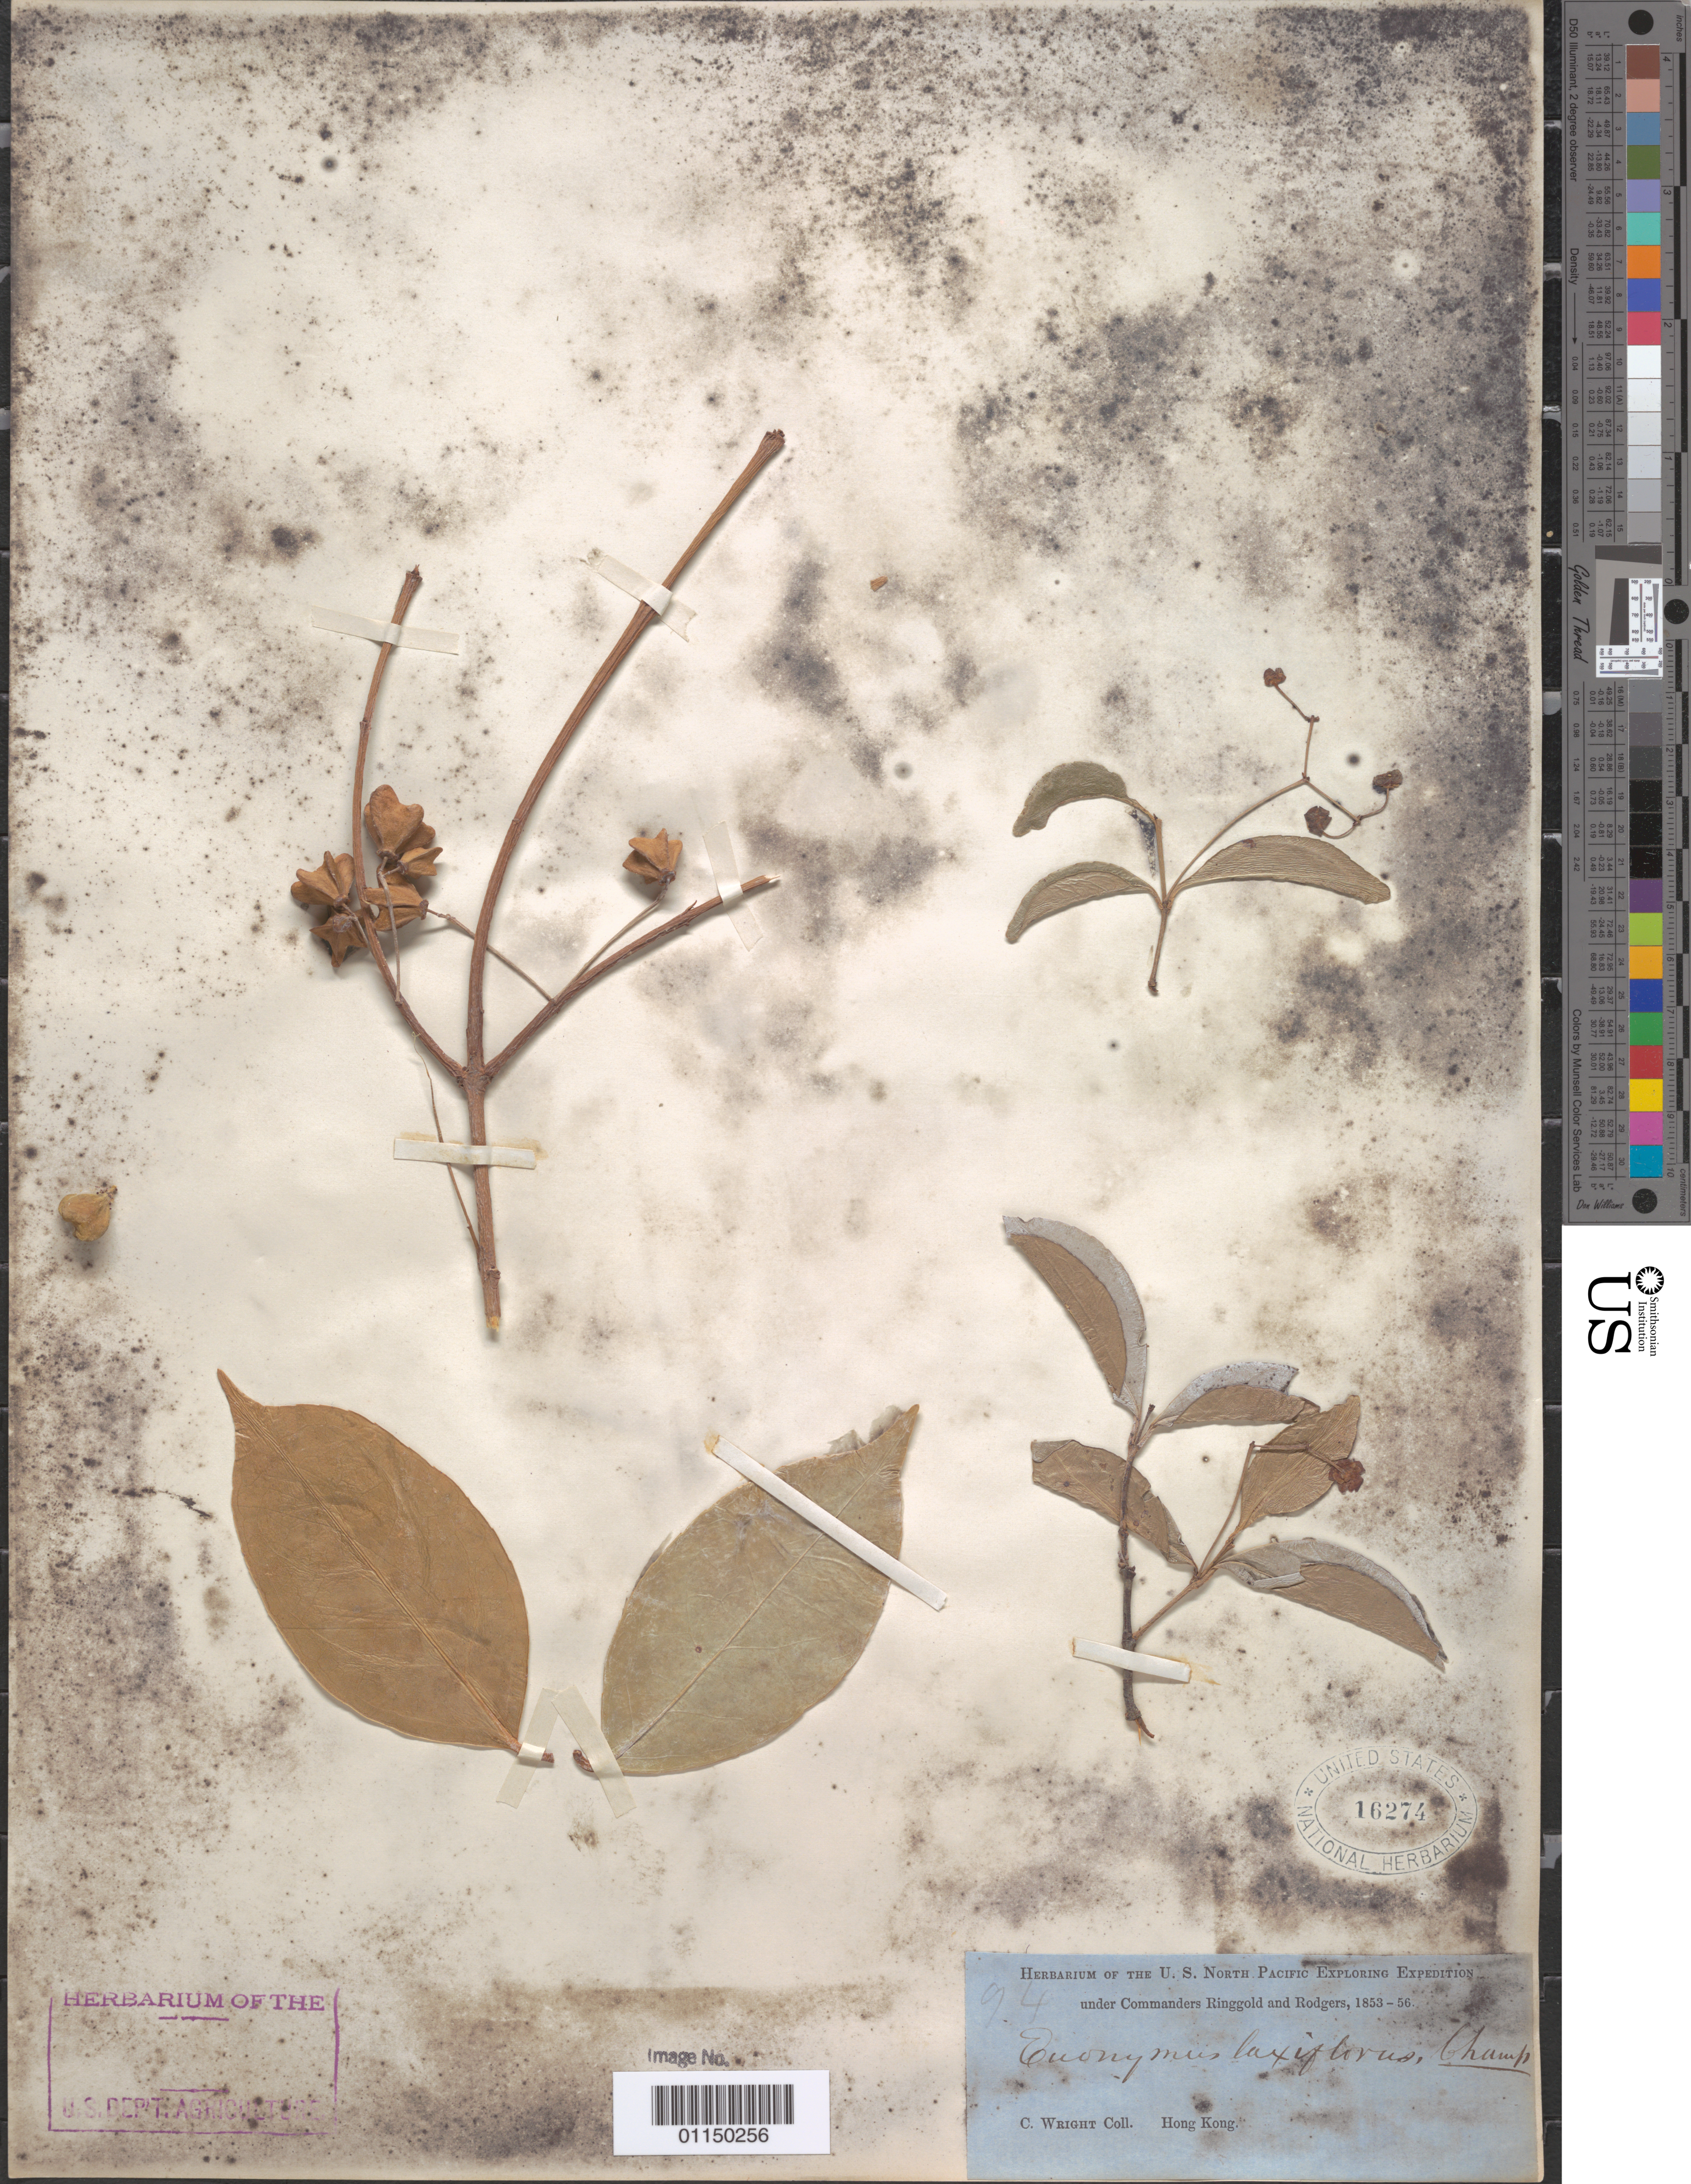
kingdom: Plantae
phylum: Tracheophyta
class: Magnoliopsida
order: Celastrales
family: Celastraceae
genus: Euonymus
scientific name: Euonymus laxiflorus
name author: Champ. ex Benth.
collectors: C. Wright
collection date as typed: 1853 to -- -- 1856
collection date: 1853/1856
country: China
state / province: Hong Kong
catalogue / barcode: US 16274